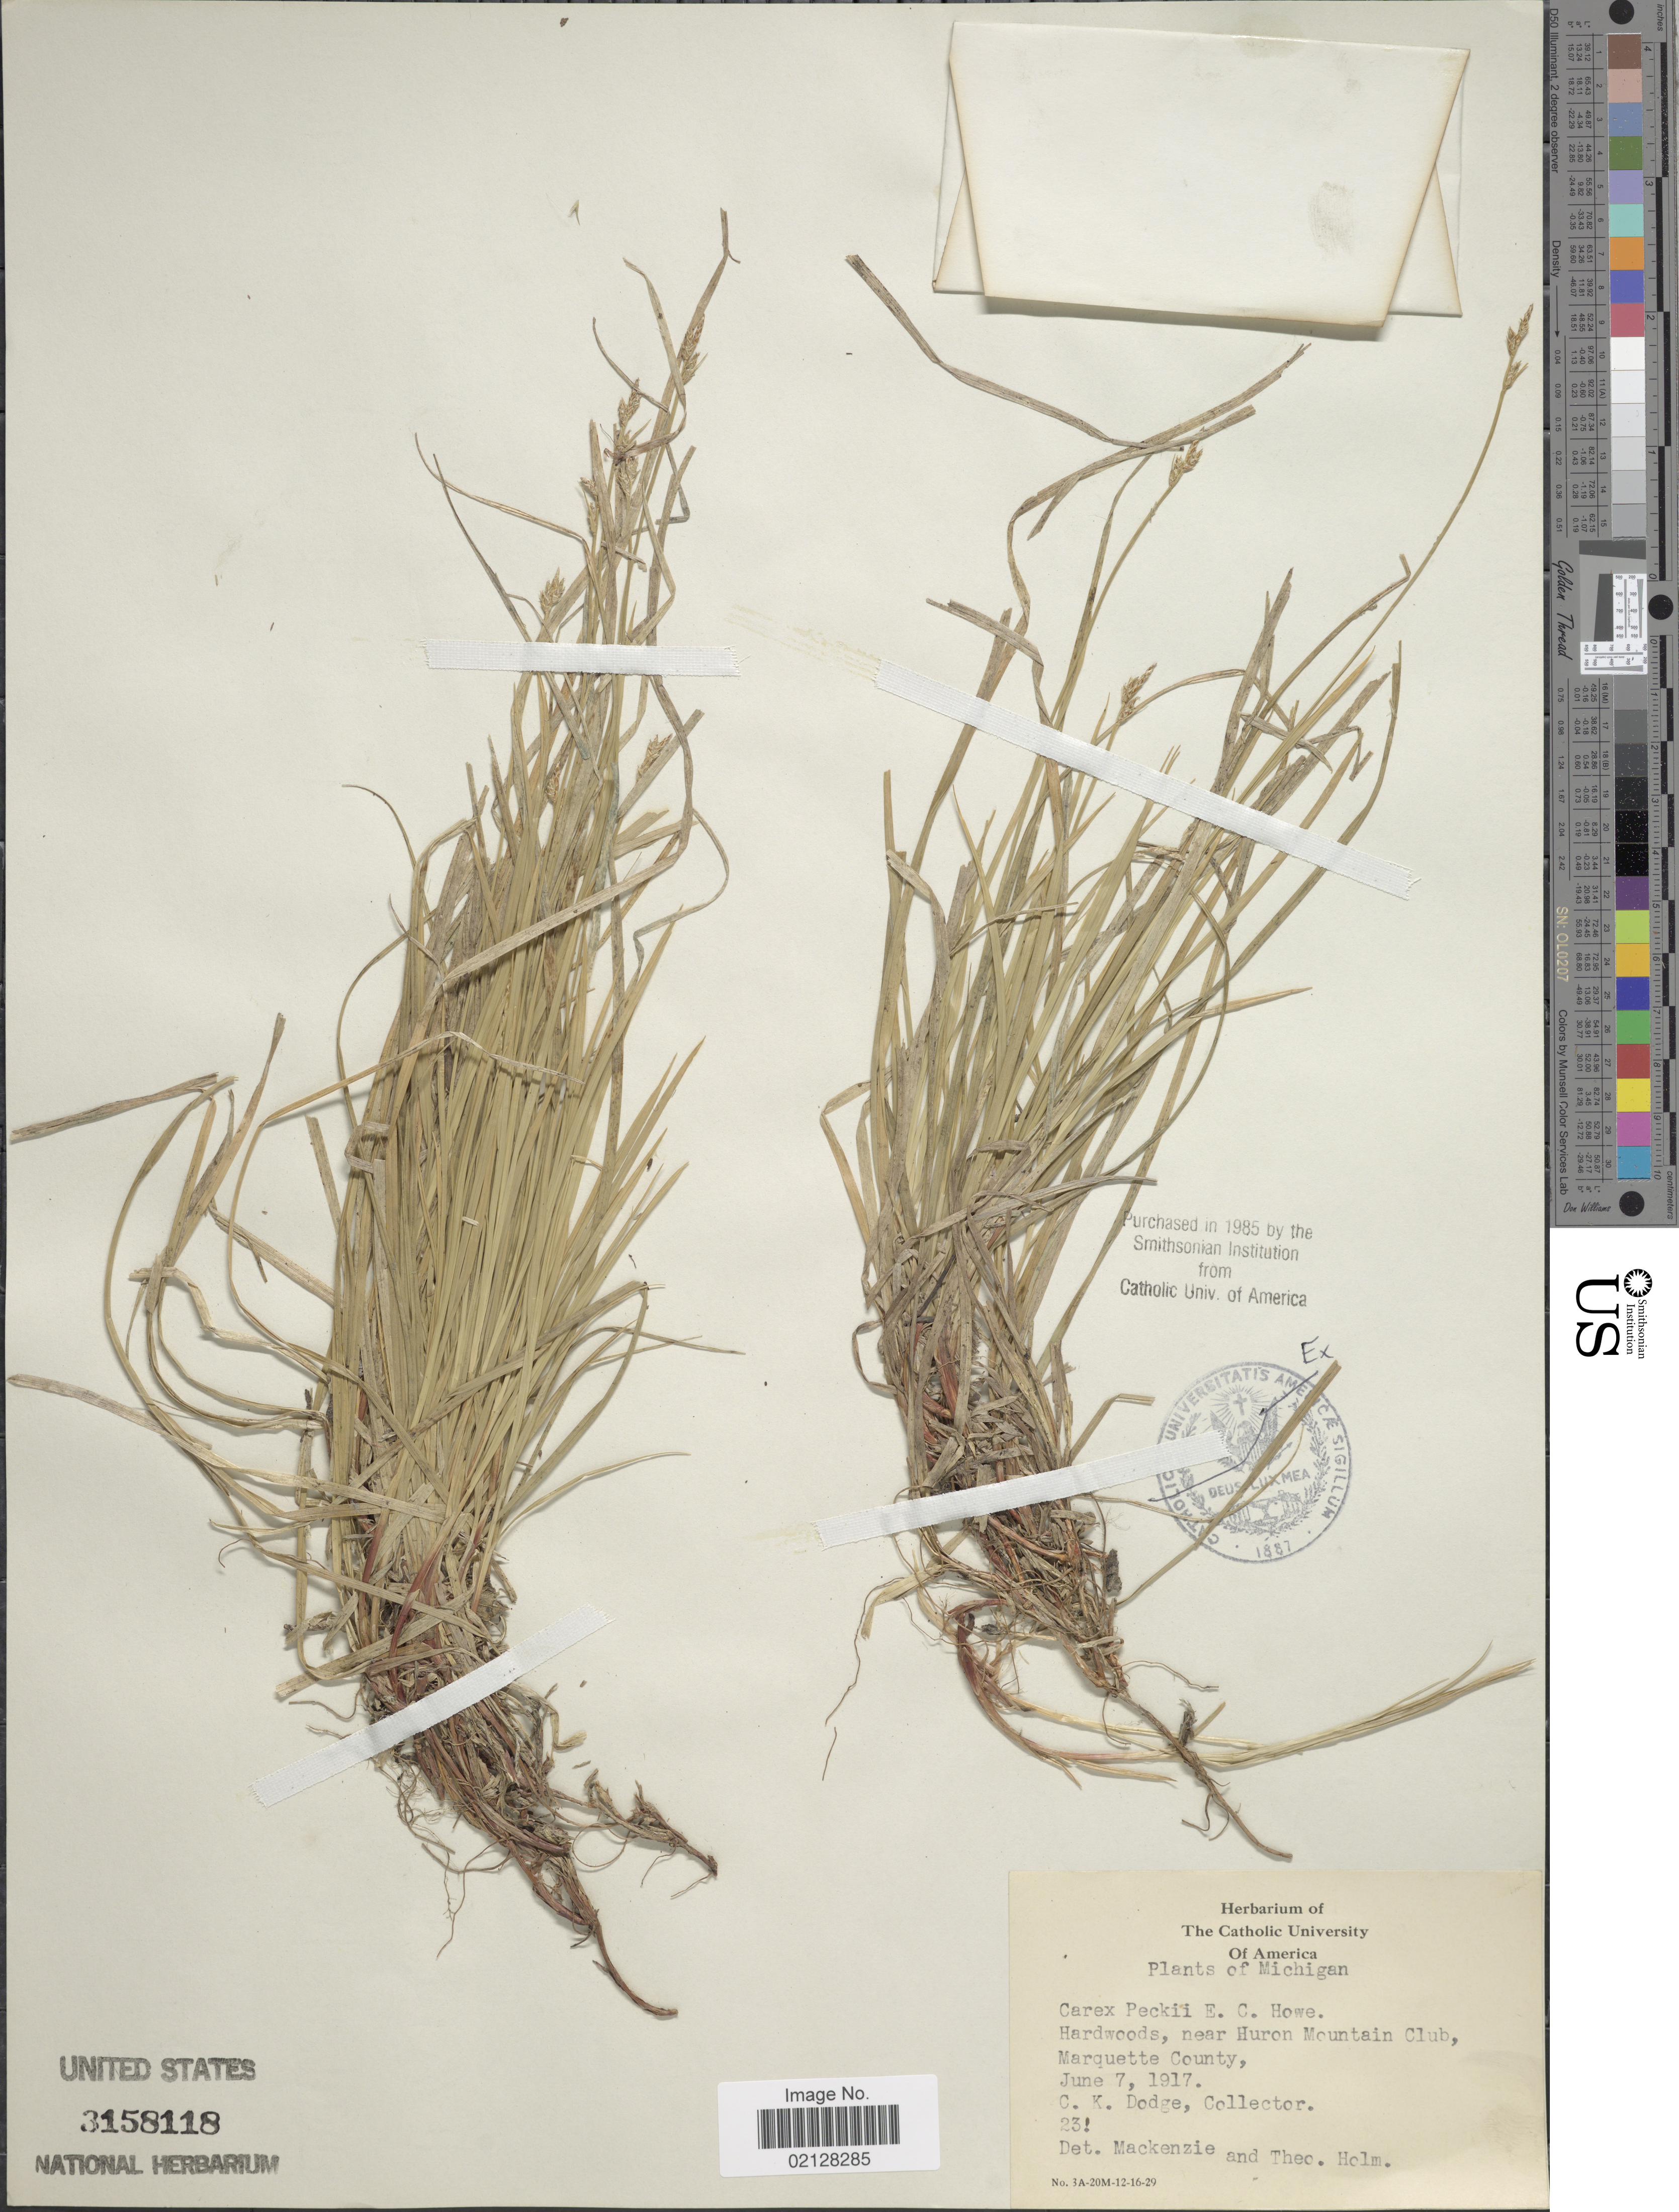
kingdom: Plantae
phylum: Tracheophyta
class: Liliopsida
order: Poales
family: Cyperaceae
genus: Carex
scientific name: Carex peckii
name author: Howe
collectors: C. Dodge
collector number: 23!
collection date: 1917-06-07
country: United States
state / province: Michigan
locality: Hardwoods, near Huron Mountain Club, Marquette County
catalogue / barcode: US 3158118